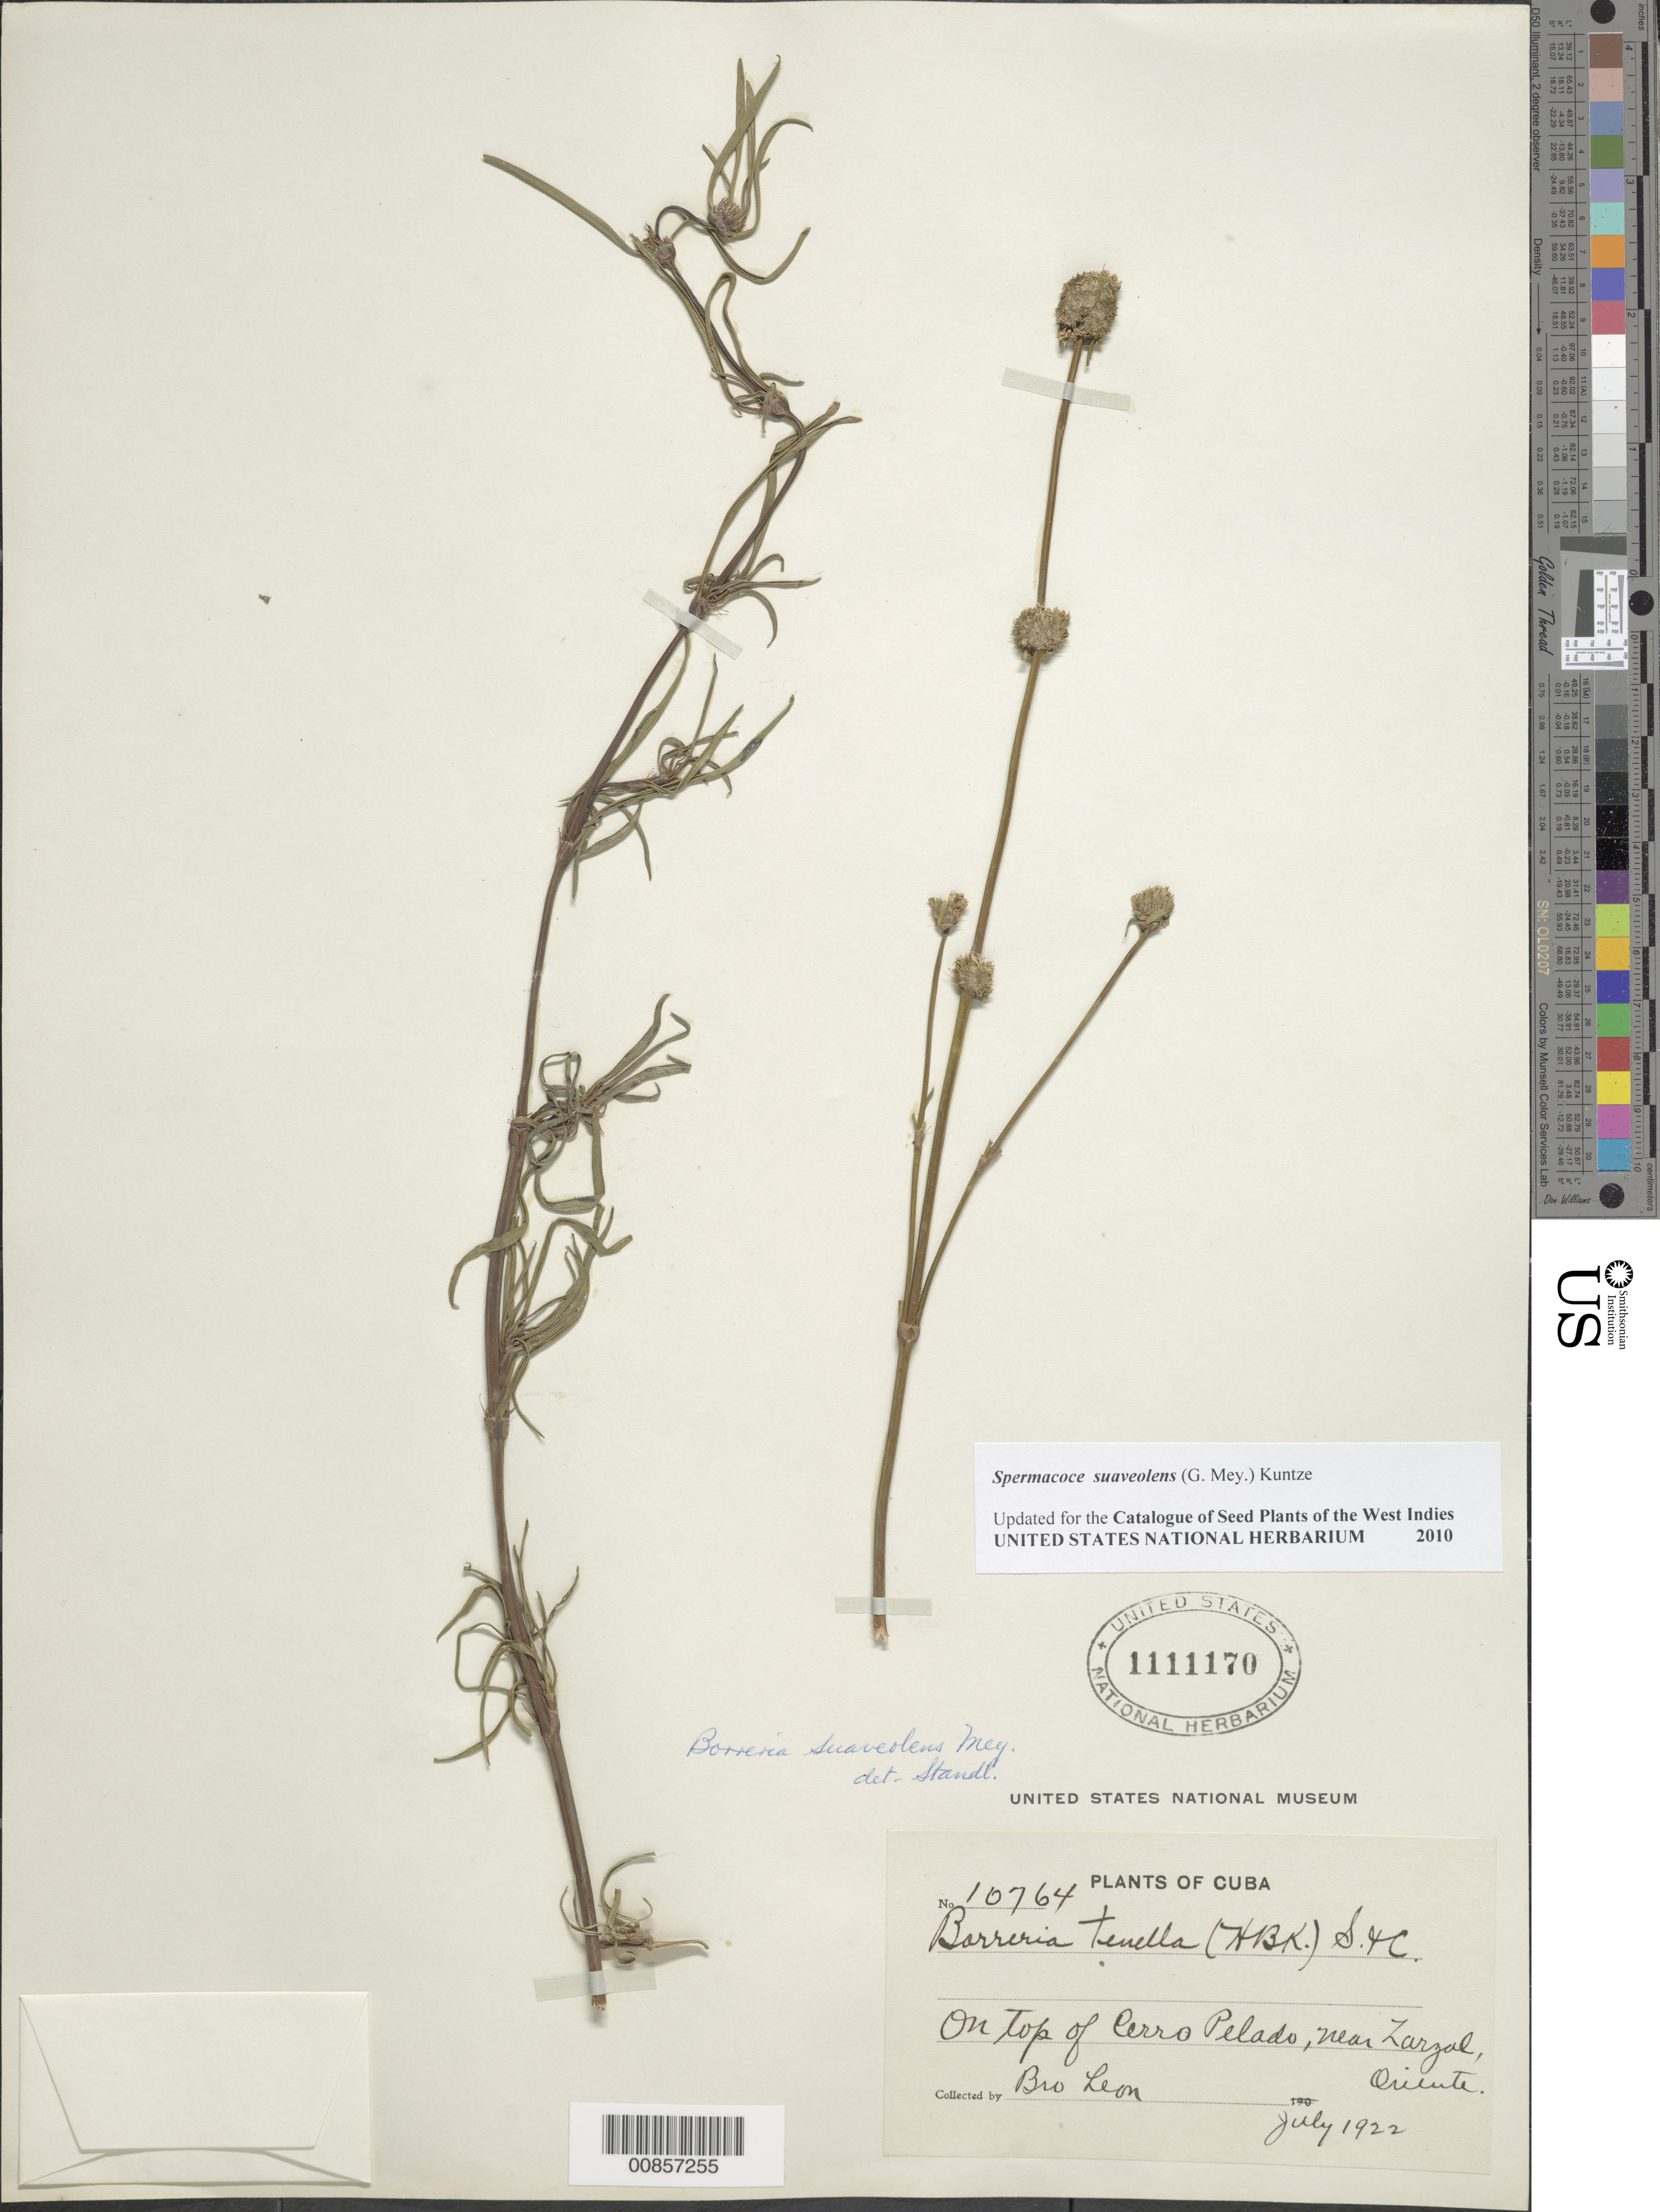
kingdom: Plantae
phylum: Tracheophyta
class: Magnoliopsida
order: Gentianales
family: Rubiaceae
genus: Spermacoce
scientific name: Spermacoce suaveolens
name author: (G. Mey.) Kuntze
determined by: Standley, Paul C.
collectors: Bro. León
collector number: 10764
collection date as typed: Jul 1922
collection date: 1922-07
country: Cuba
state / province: Oriente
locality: On top of Cerro Pelado, near Zarzal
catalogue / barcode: US 1111170